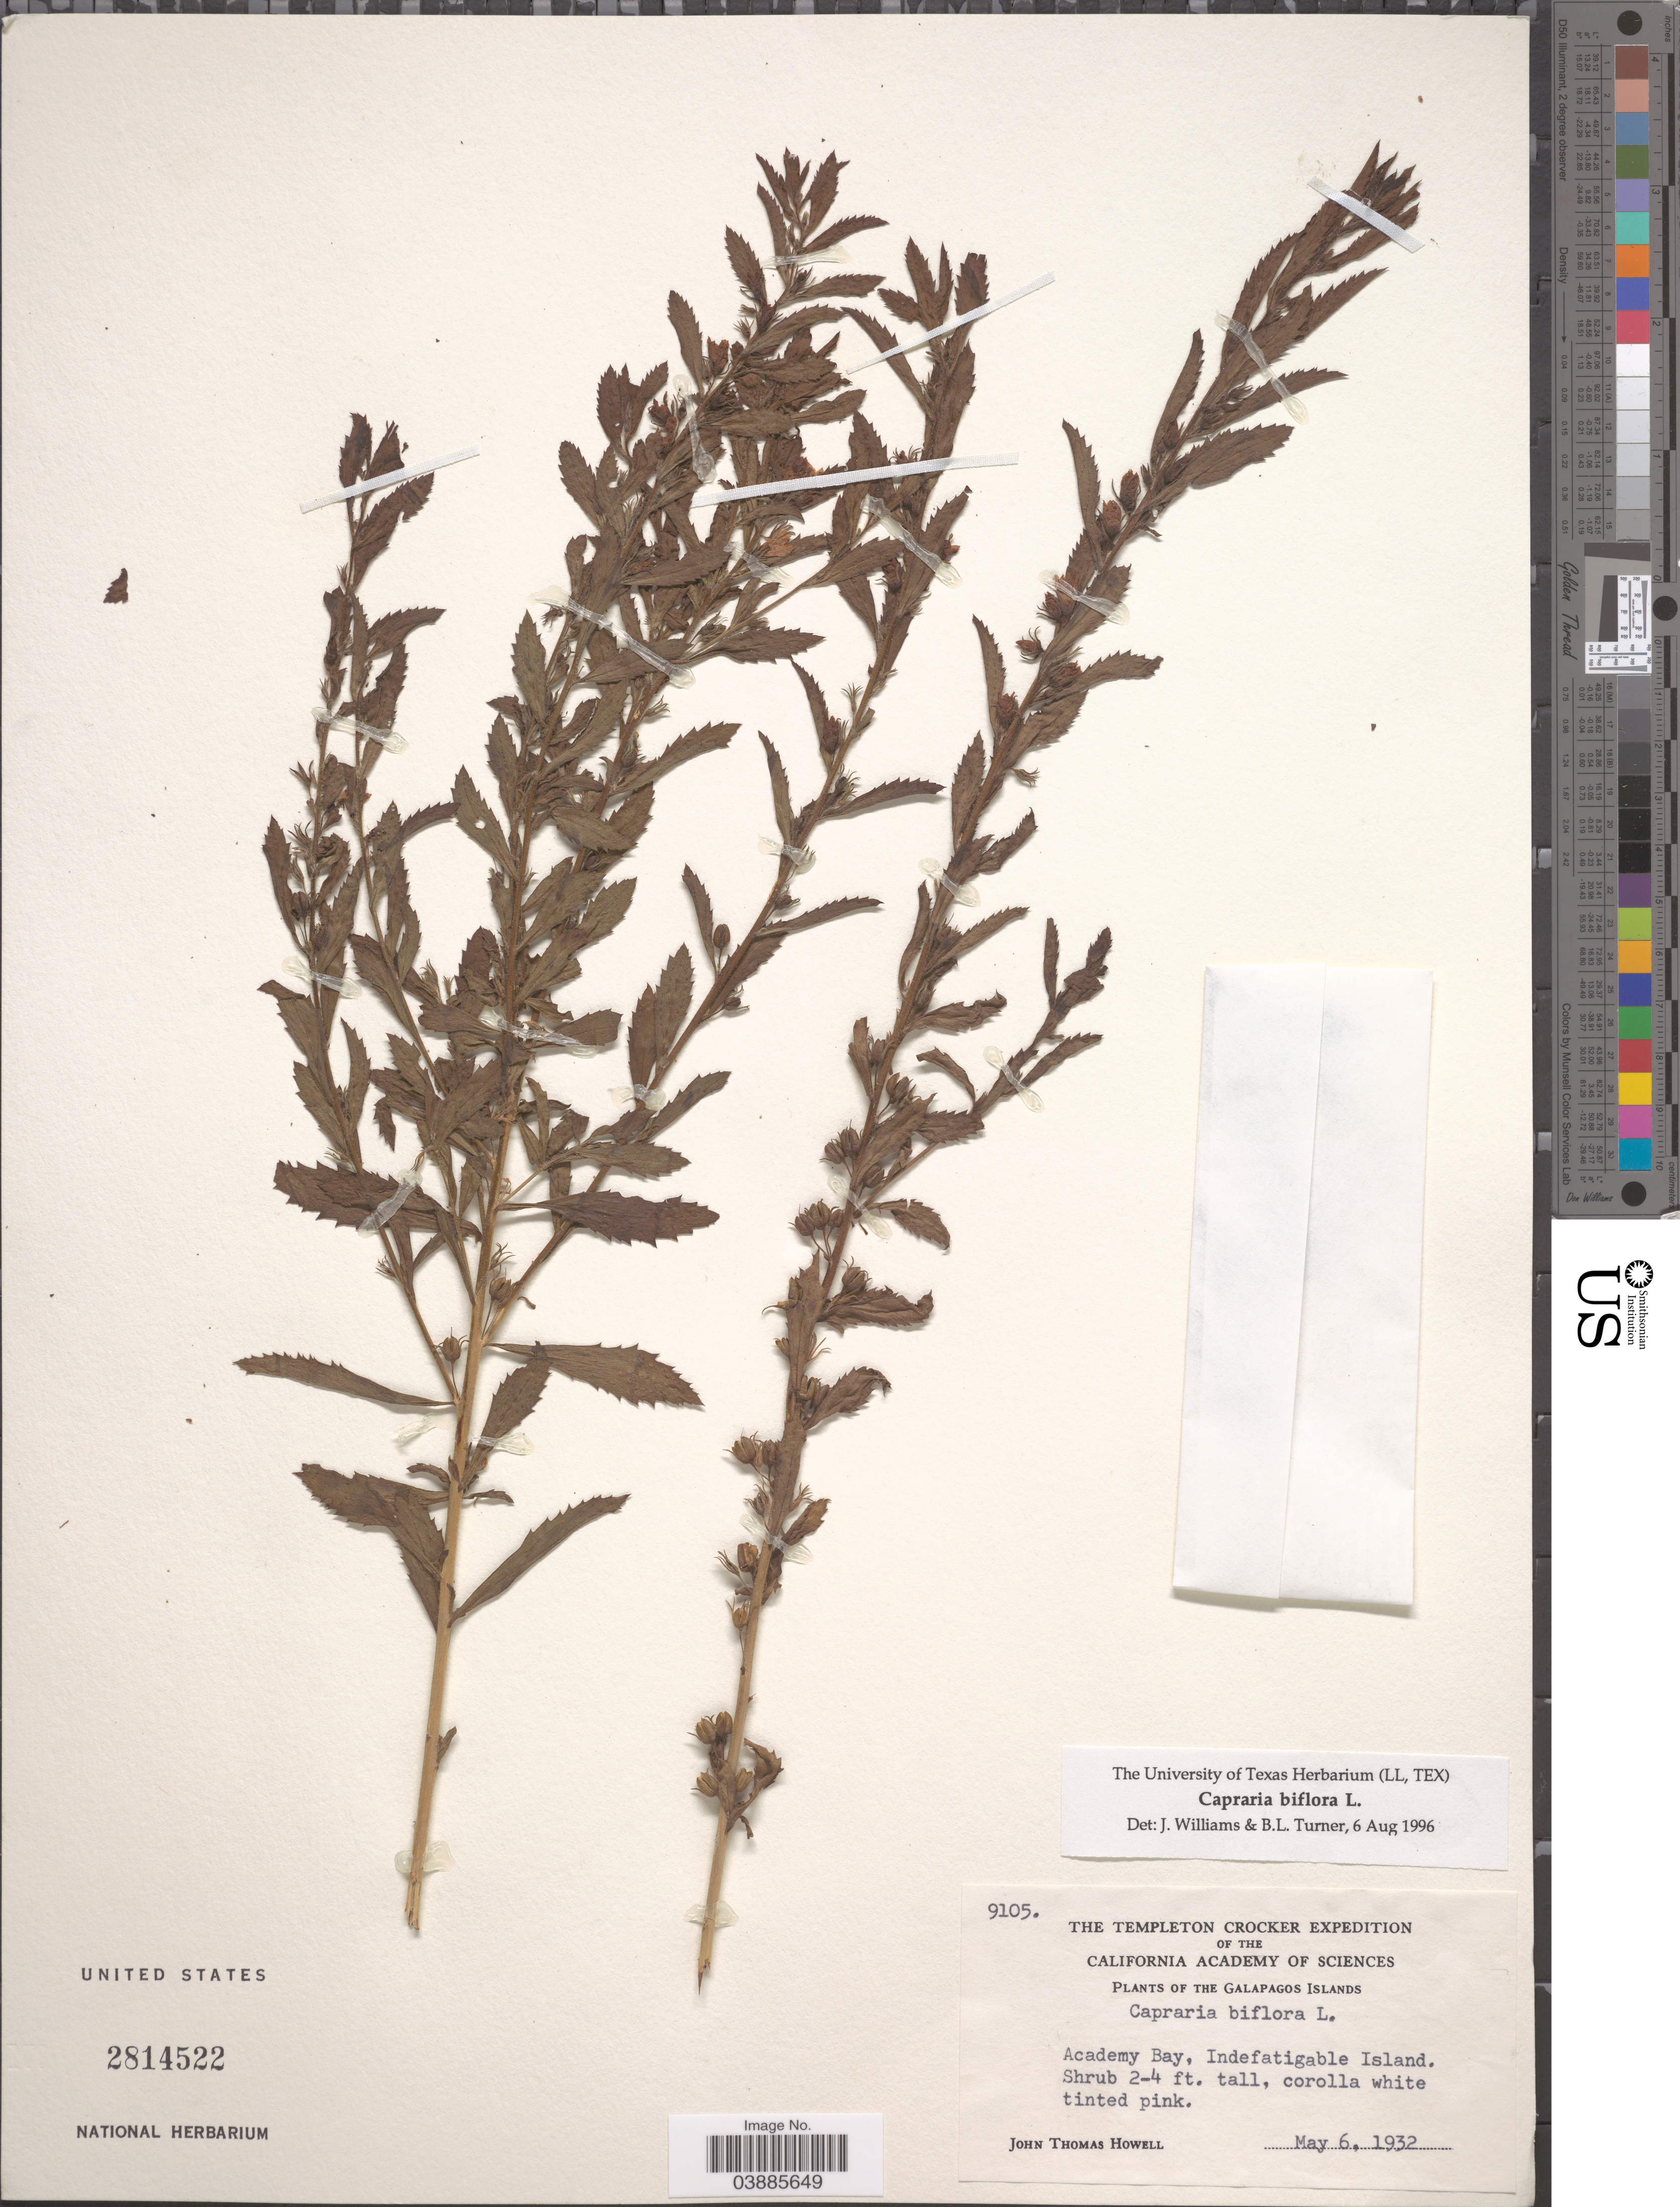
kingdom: Plantae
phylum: Tracheophyta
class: Magnoliopsida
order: Lamiales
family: Scrophulariaceae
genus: Capraria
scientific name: Capraria biflora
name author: L.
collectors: J. T. Howell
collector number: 9105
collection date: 1932-05-06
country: Ecuador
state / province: Colón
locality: The Galapagos Islands. Academy Bay, Indefatigable Island.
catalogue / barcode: US 2814522